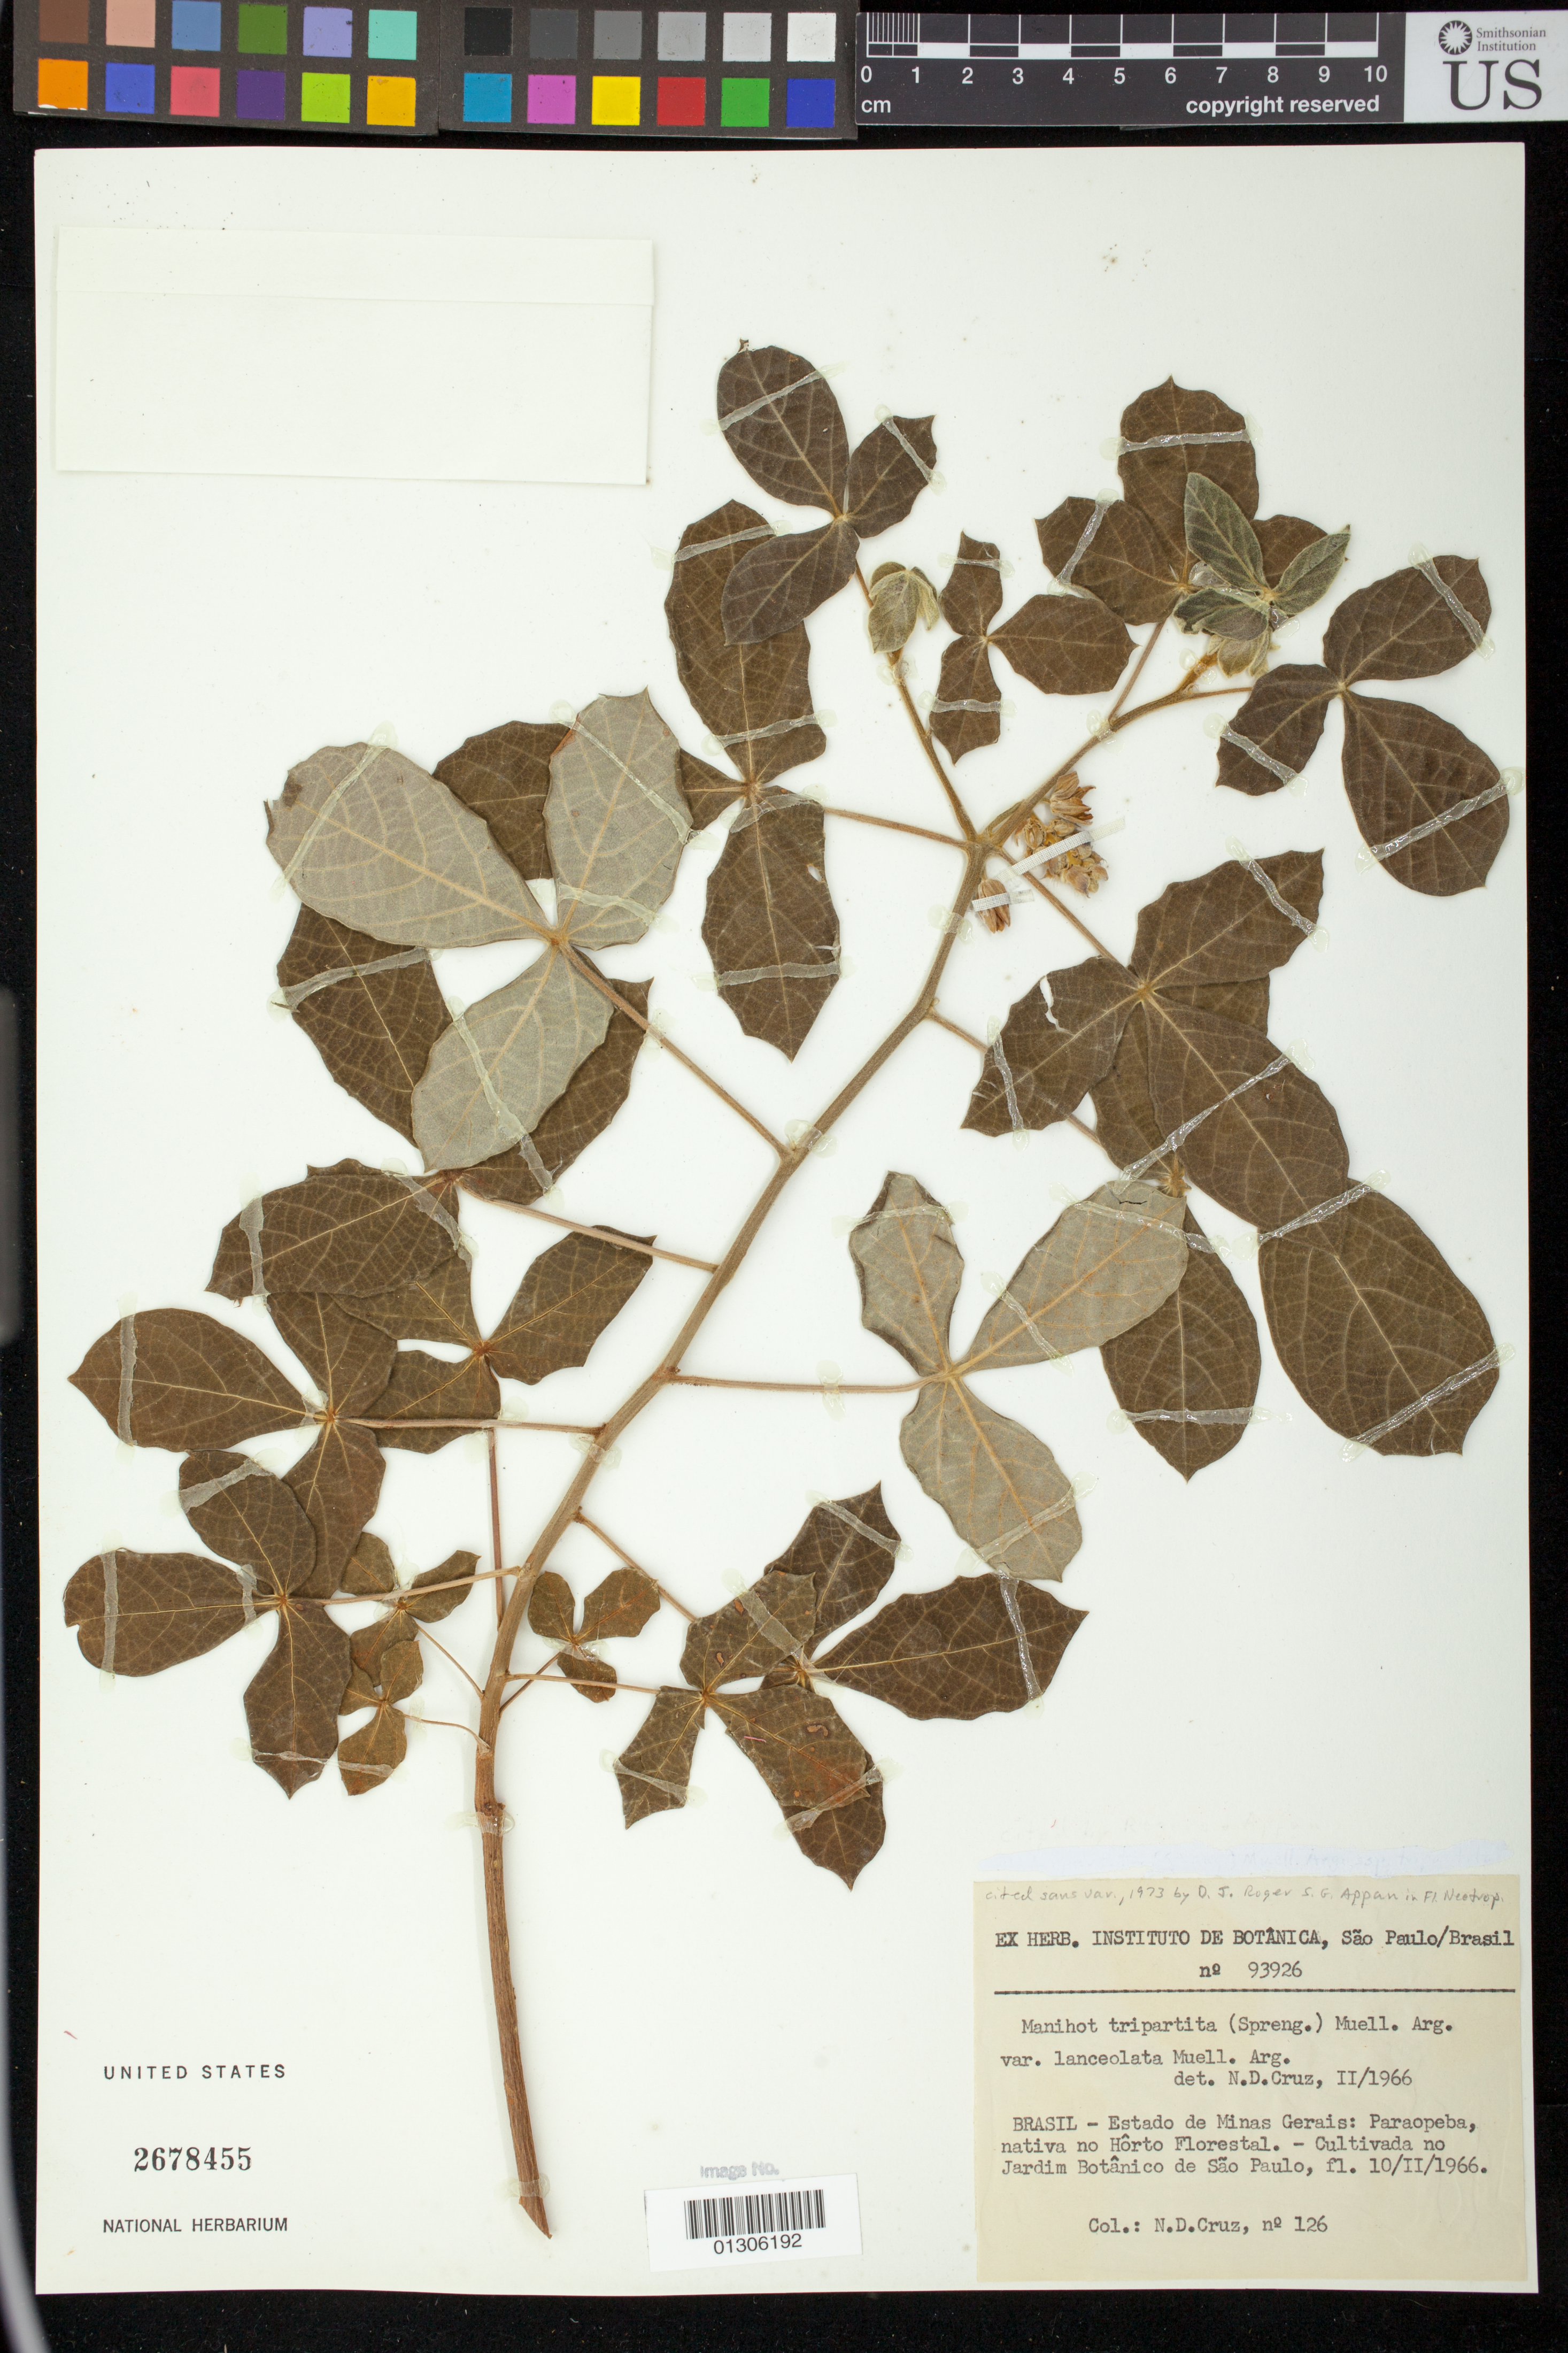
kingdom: Plantae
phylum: Tracheophyta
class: Magnoliopsida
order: Malpighiales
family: Euphorbiaceae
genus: Manihot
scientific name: Manihot tripartita subsp. tripartita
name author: (Spreng.) Müll. Arg.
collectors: N. D. Cruz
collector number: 126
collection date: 1966-10-02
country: Brazil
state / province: Minas Gerais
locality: Paraopeba, native no Horto Florestal.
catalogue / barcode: US 2678455